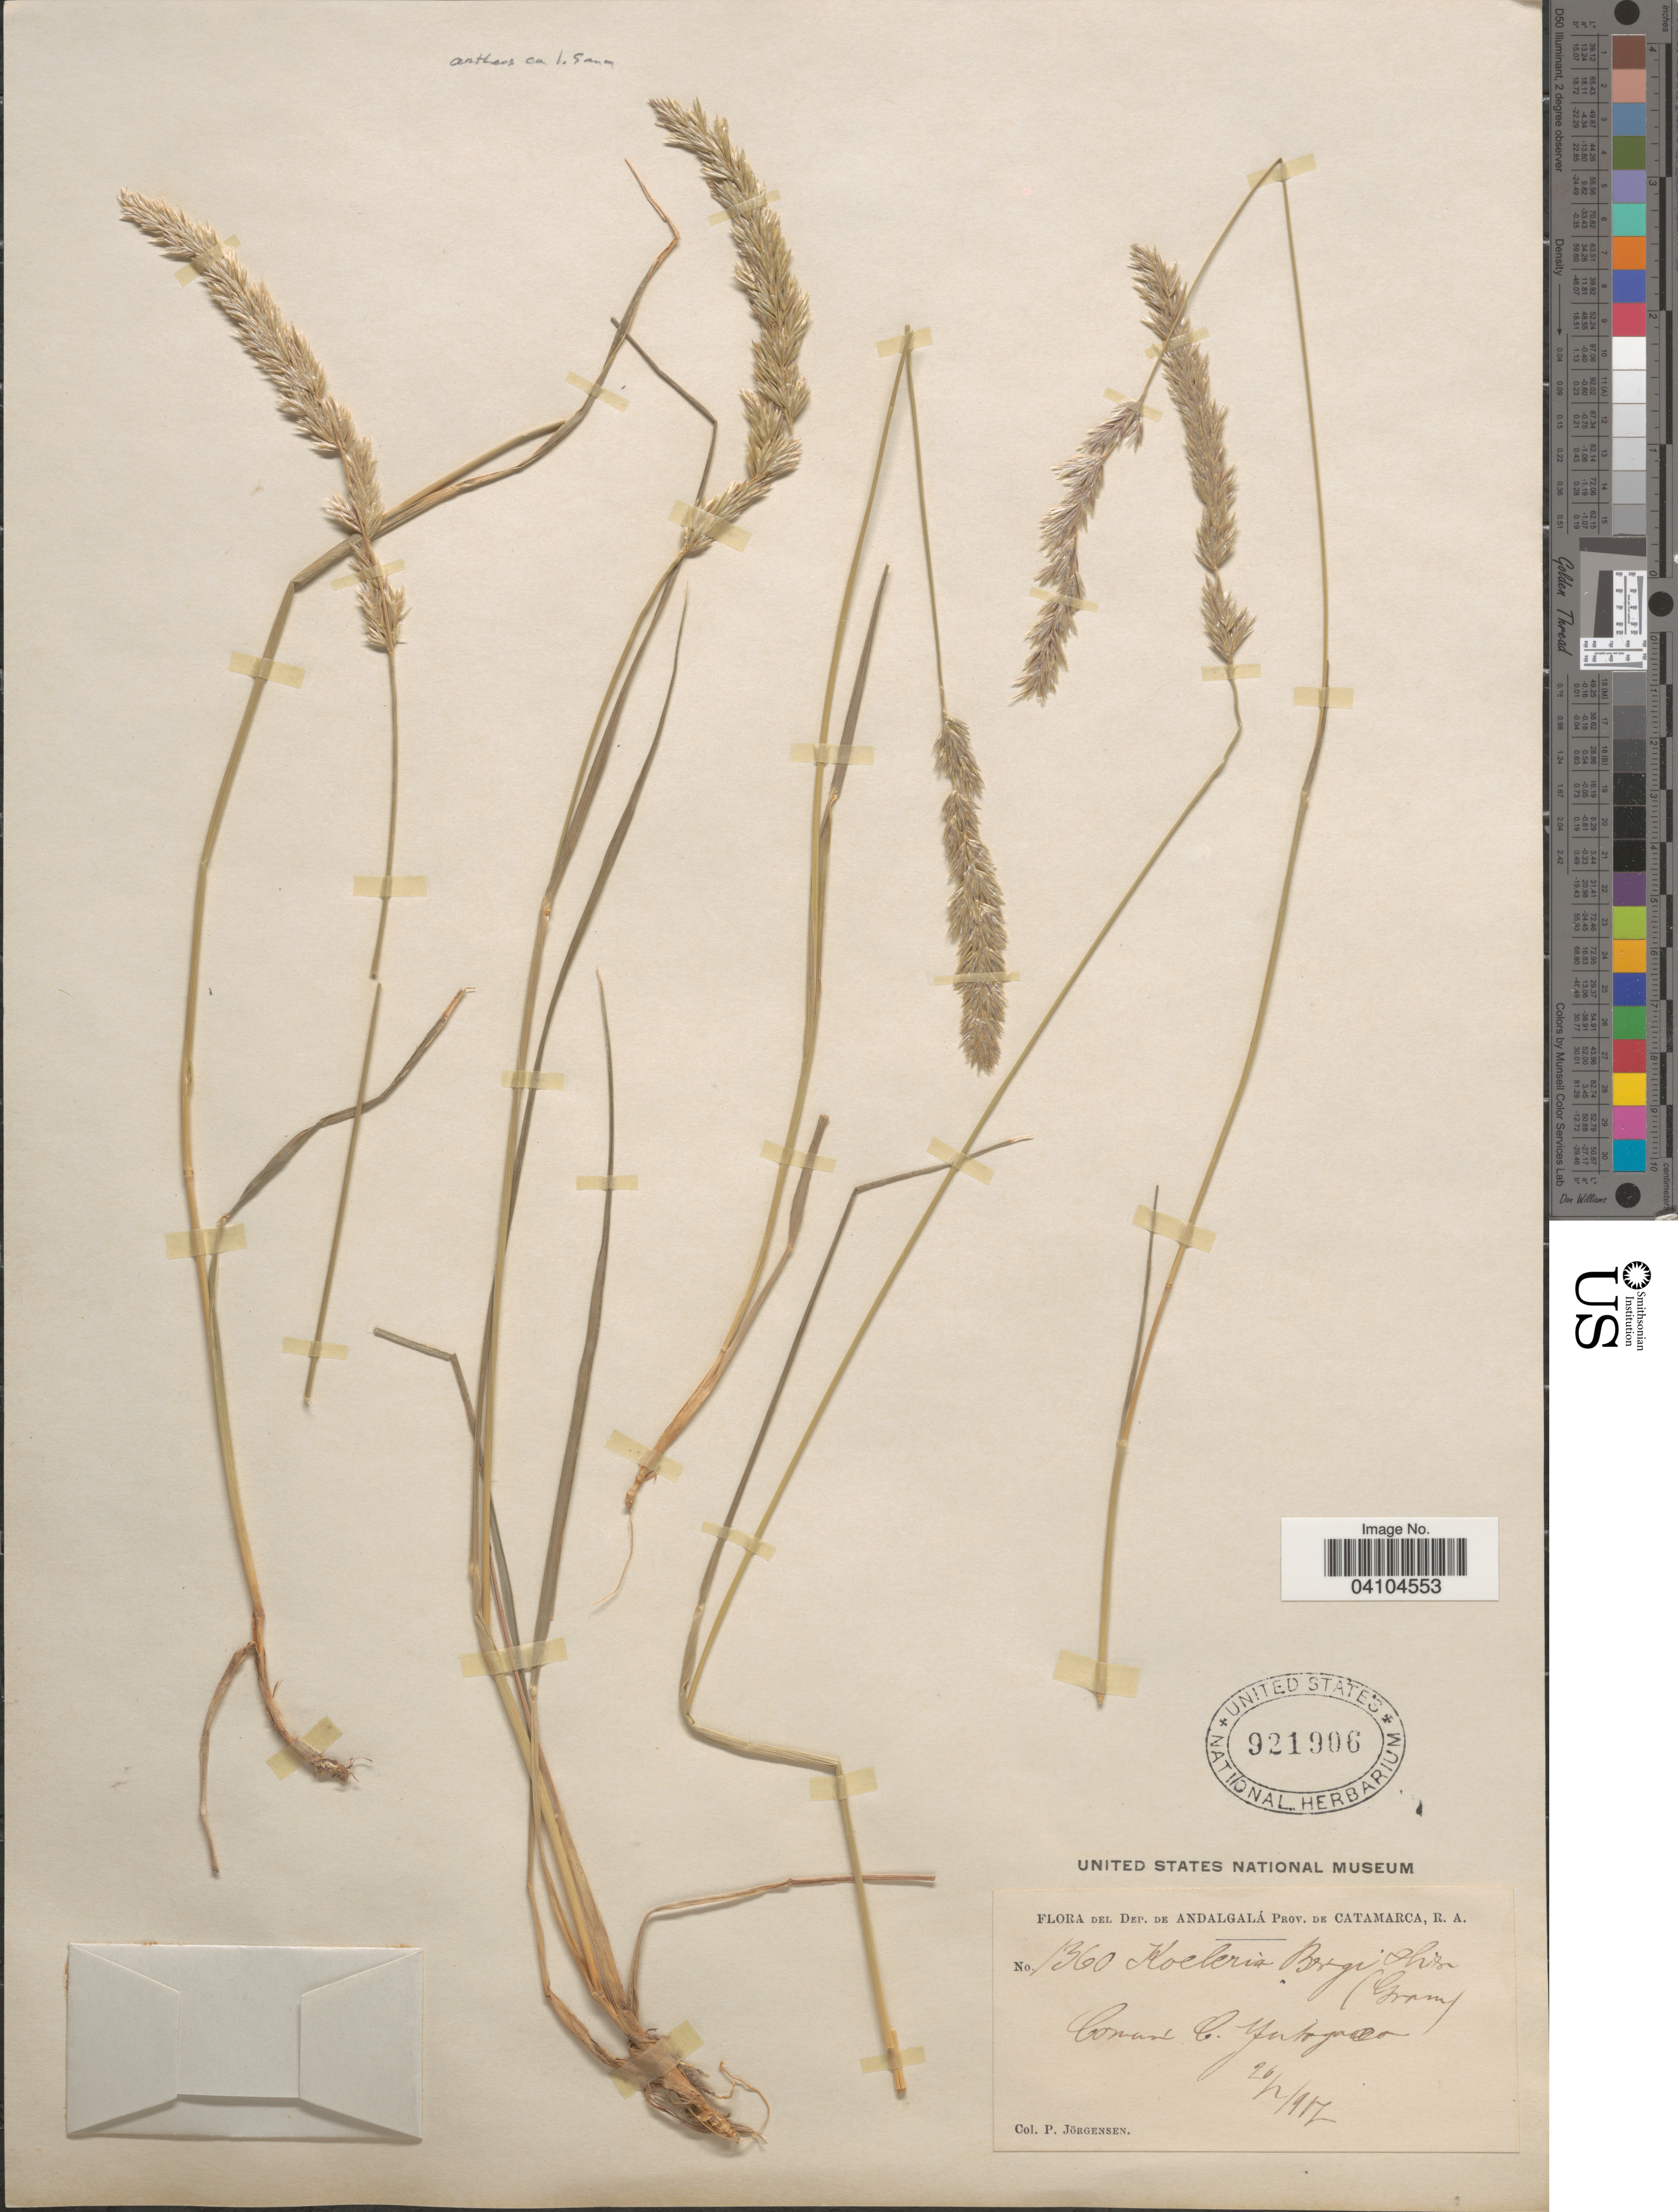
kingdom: Plantae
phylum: Tracheophyta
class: Liliopsida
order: Poales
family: Poaceae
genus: Koeleria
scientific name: Koeleria permollis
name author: Nees ex Steud.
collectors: P. Jörgensen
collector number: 1360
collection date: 1917-02-26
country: Argentina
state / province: Catamarca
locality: Dep. de Andalgalá.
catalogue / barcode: US 921906